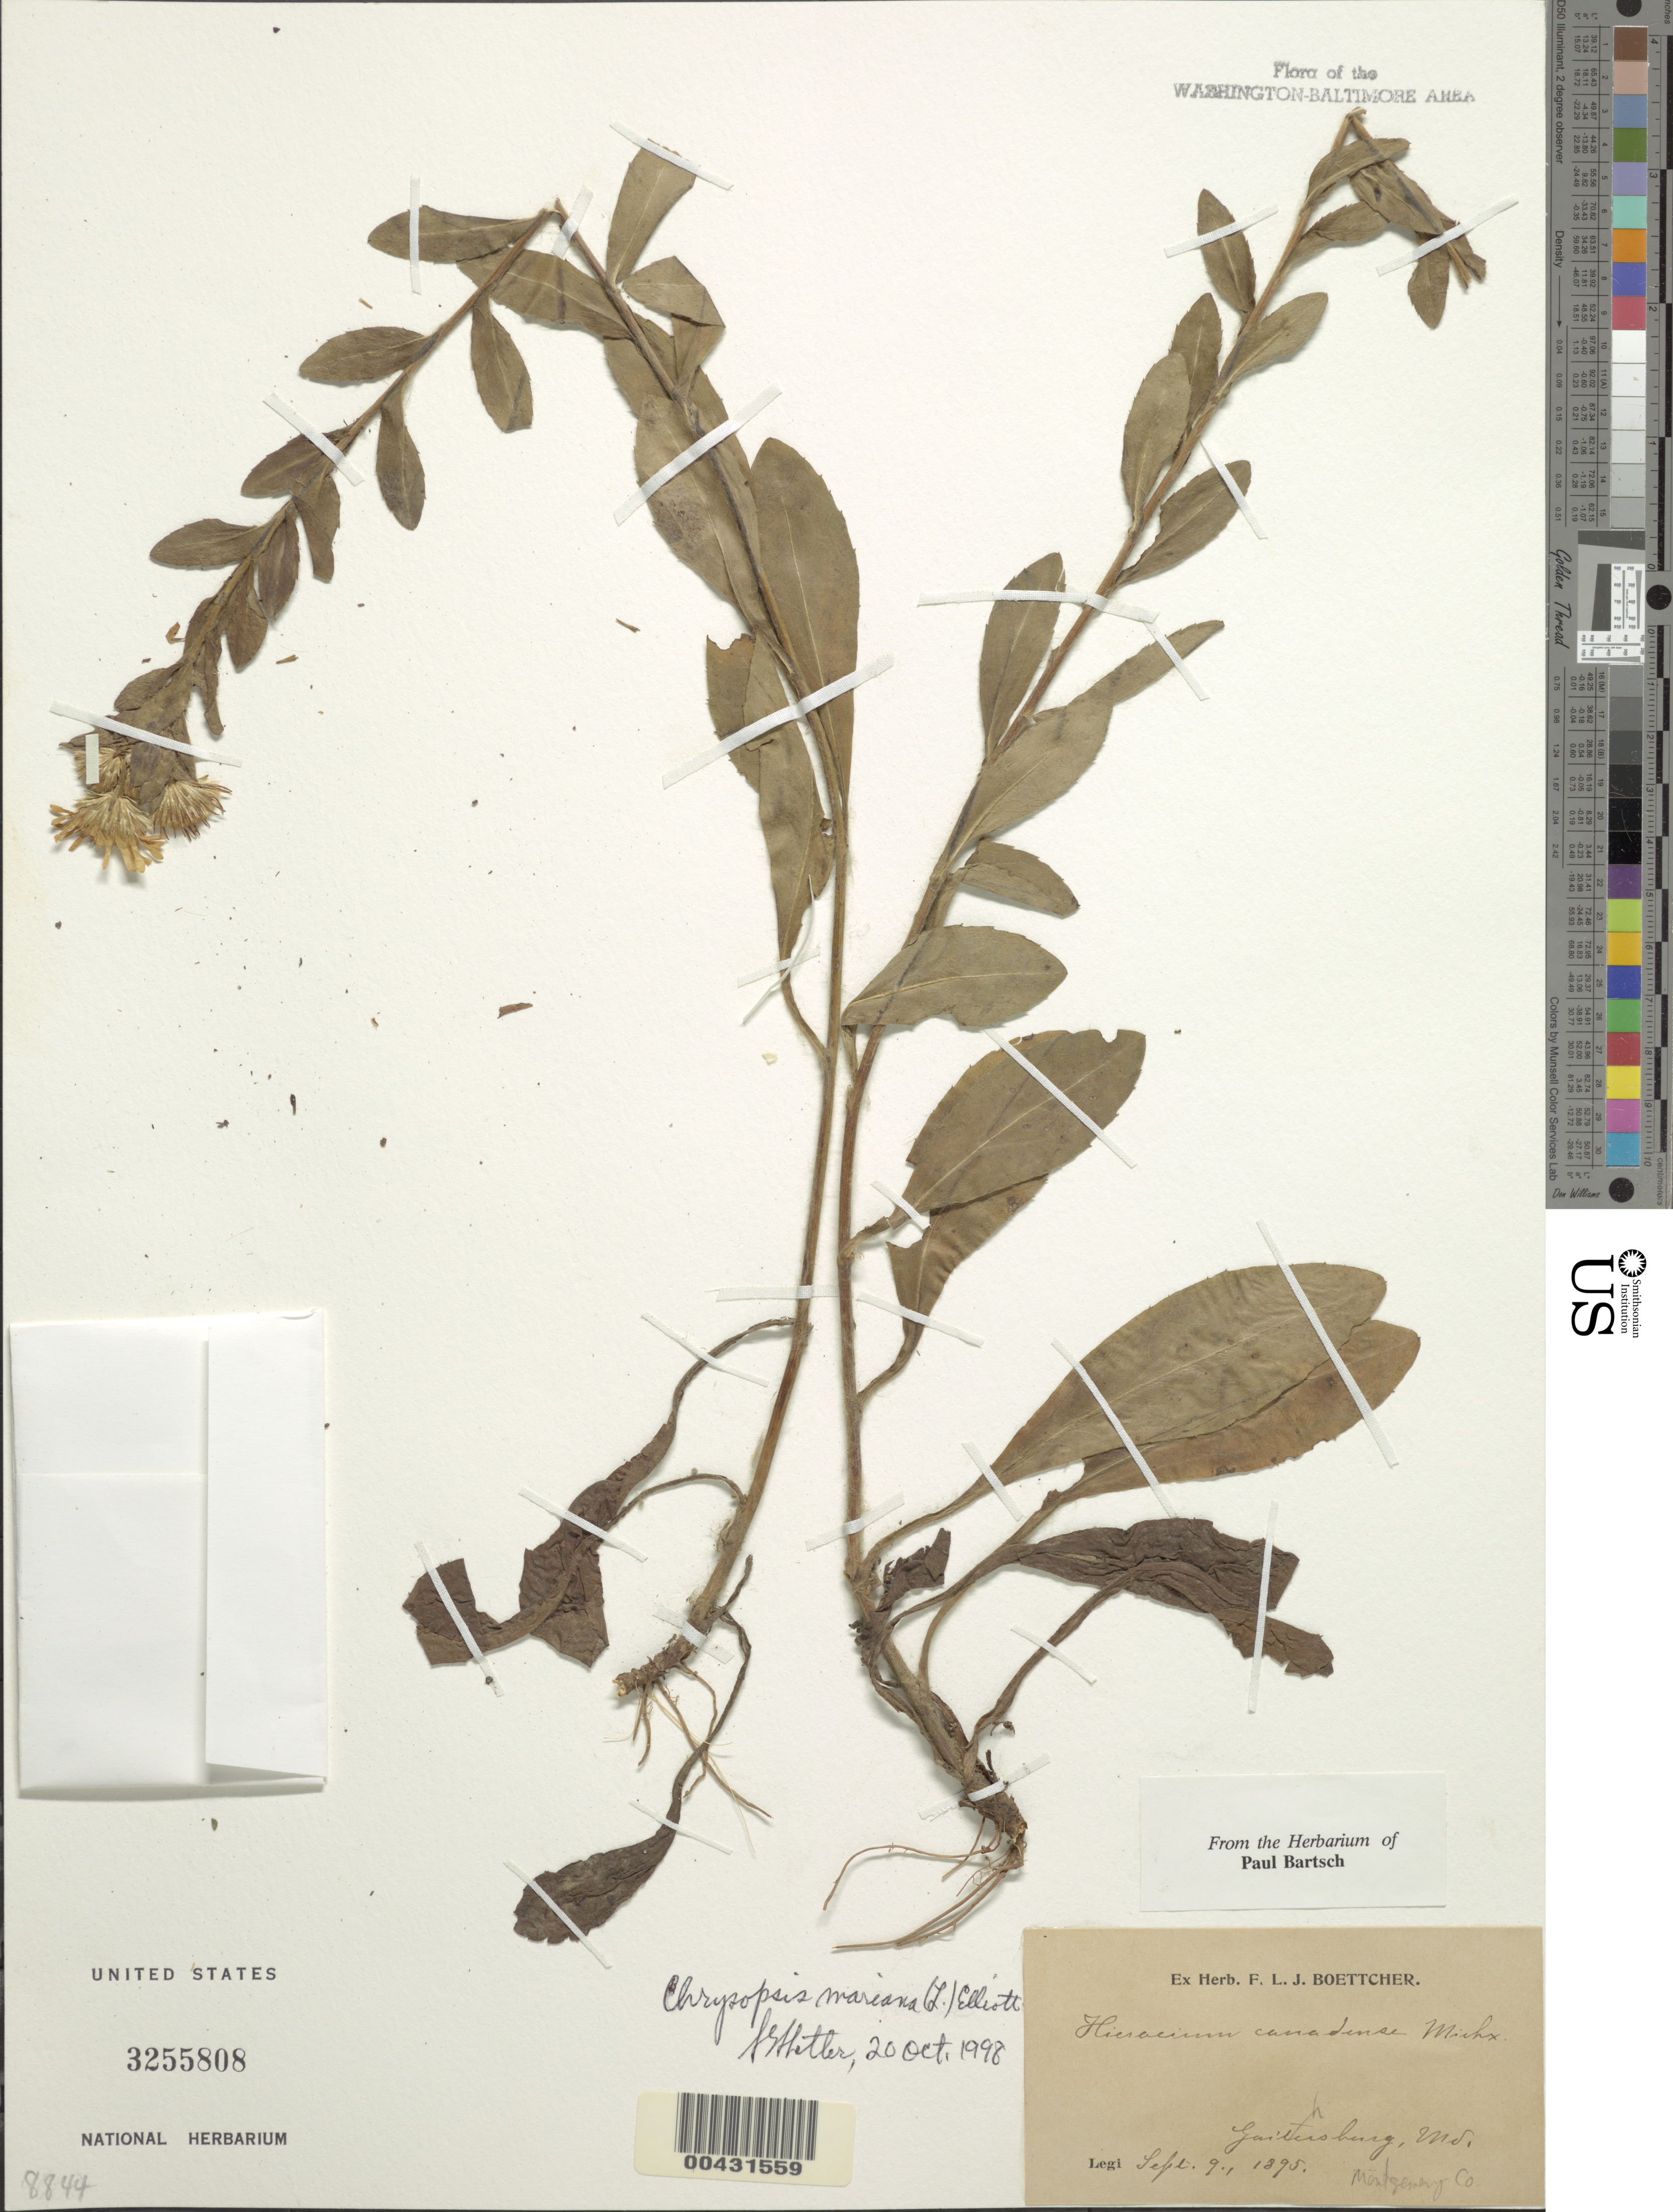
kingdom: Plantae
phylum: Tracheophyta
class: Magnoliopsida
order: Asterales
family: Asteraceae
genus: Chrysopsis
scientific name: Chrysopsis mariana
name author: (L.) Elliott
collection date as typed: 09 Sep 1895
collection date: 1895-09-09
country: United States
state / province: Maryland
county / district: Montgomery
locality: Gaithersburg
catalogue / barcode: US 3255808